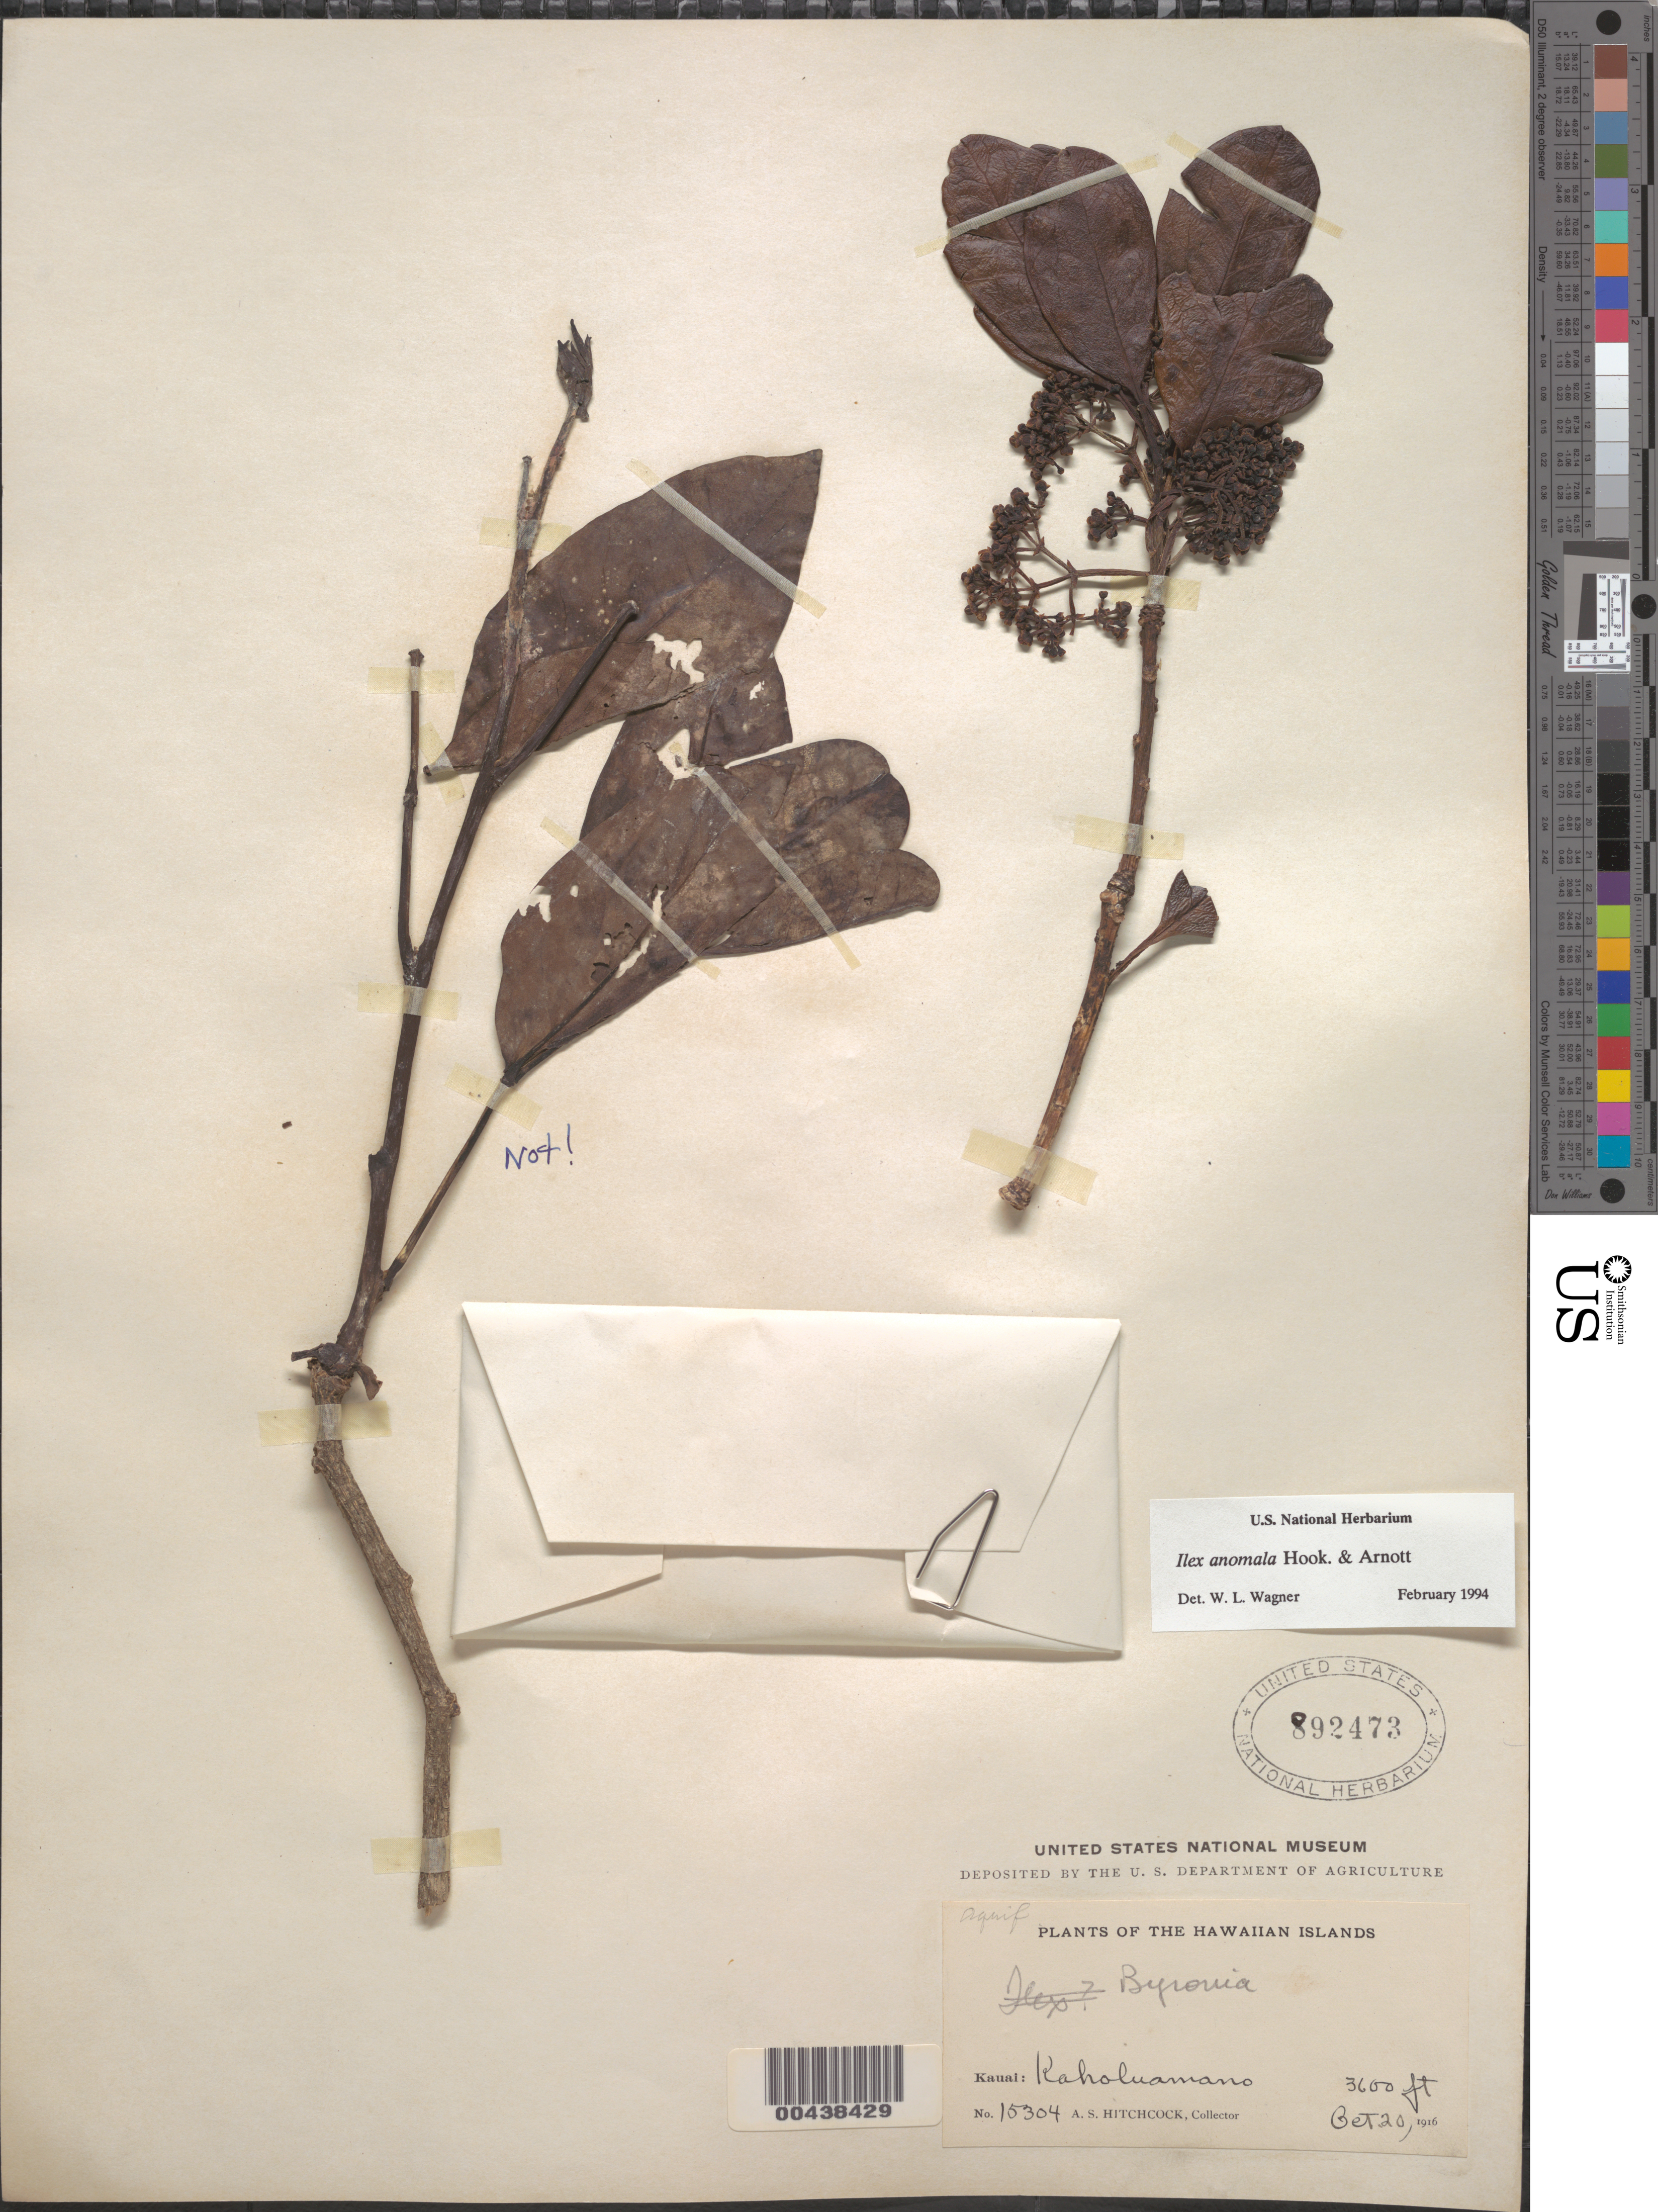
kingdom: Plantae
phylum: Tracheophyta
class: Magnoliopsida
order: Aquifoliales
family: Aquifoliaceae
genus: Ilex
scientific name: Ilex anomala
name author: Hook. & Arn.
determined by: Wagner, W. L., (BOT), Smithsonian Institution - National Museum of Natural History (UNITED STATES)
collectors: A. S. Hitchcock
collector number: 15304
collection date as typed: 20 Oct 1916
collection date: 1916-10-20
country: United States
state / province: Hawaii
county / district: Kauai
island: Kaua'i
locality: Kaholuamano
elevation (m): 1097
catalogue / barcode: US 892473